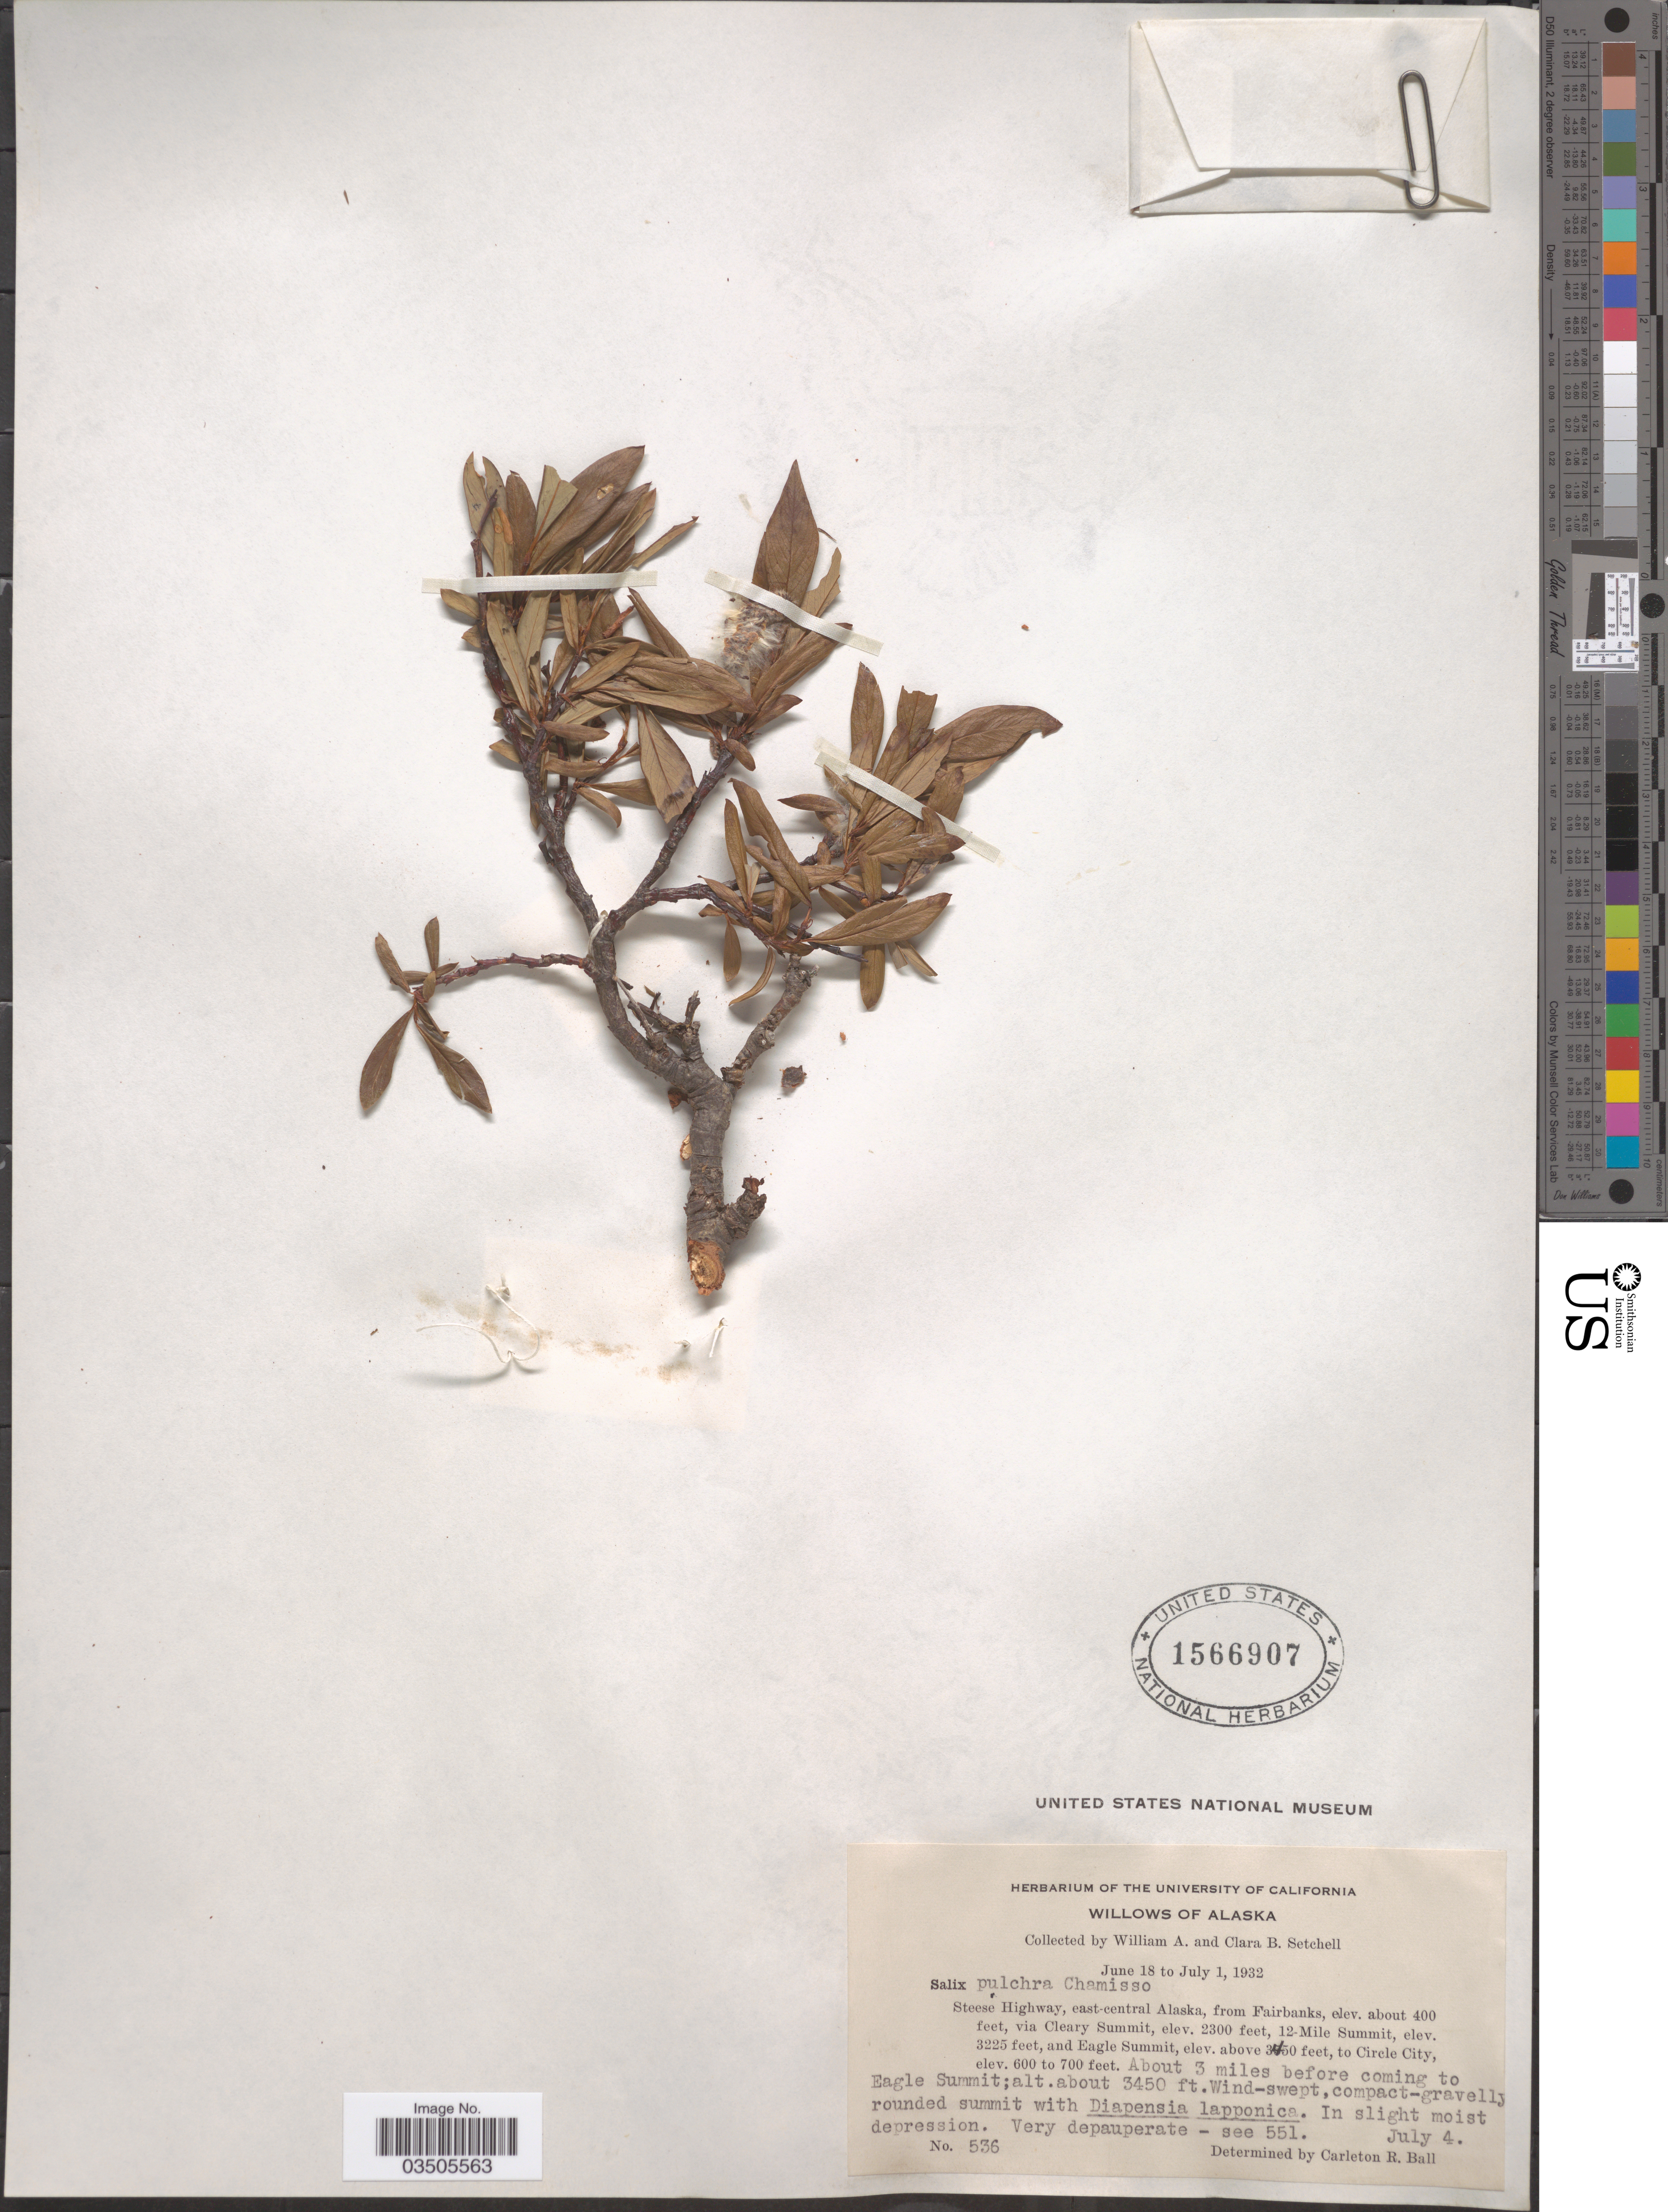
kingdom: Plantae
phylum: Tracheophyta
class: Magnoliopsida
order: Malpighiales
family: Salicaceae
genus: Salix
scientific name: Salix pulchra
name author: Cham.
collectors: W. Setchell & C. B. Setchell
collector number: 536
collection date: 1932-07-04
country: United States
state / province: Alaska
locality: Steese Highway, east-central Alaska, from Fairbanks, via Cleary Summit, 12-Mile Summit, and Eagle Summit, to Circle City. About 3 miles before coming to Eagle Summit.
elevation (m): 122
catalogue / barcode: US 1566907